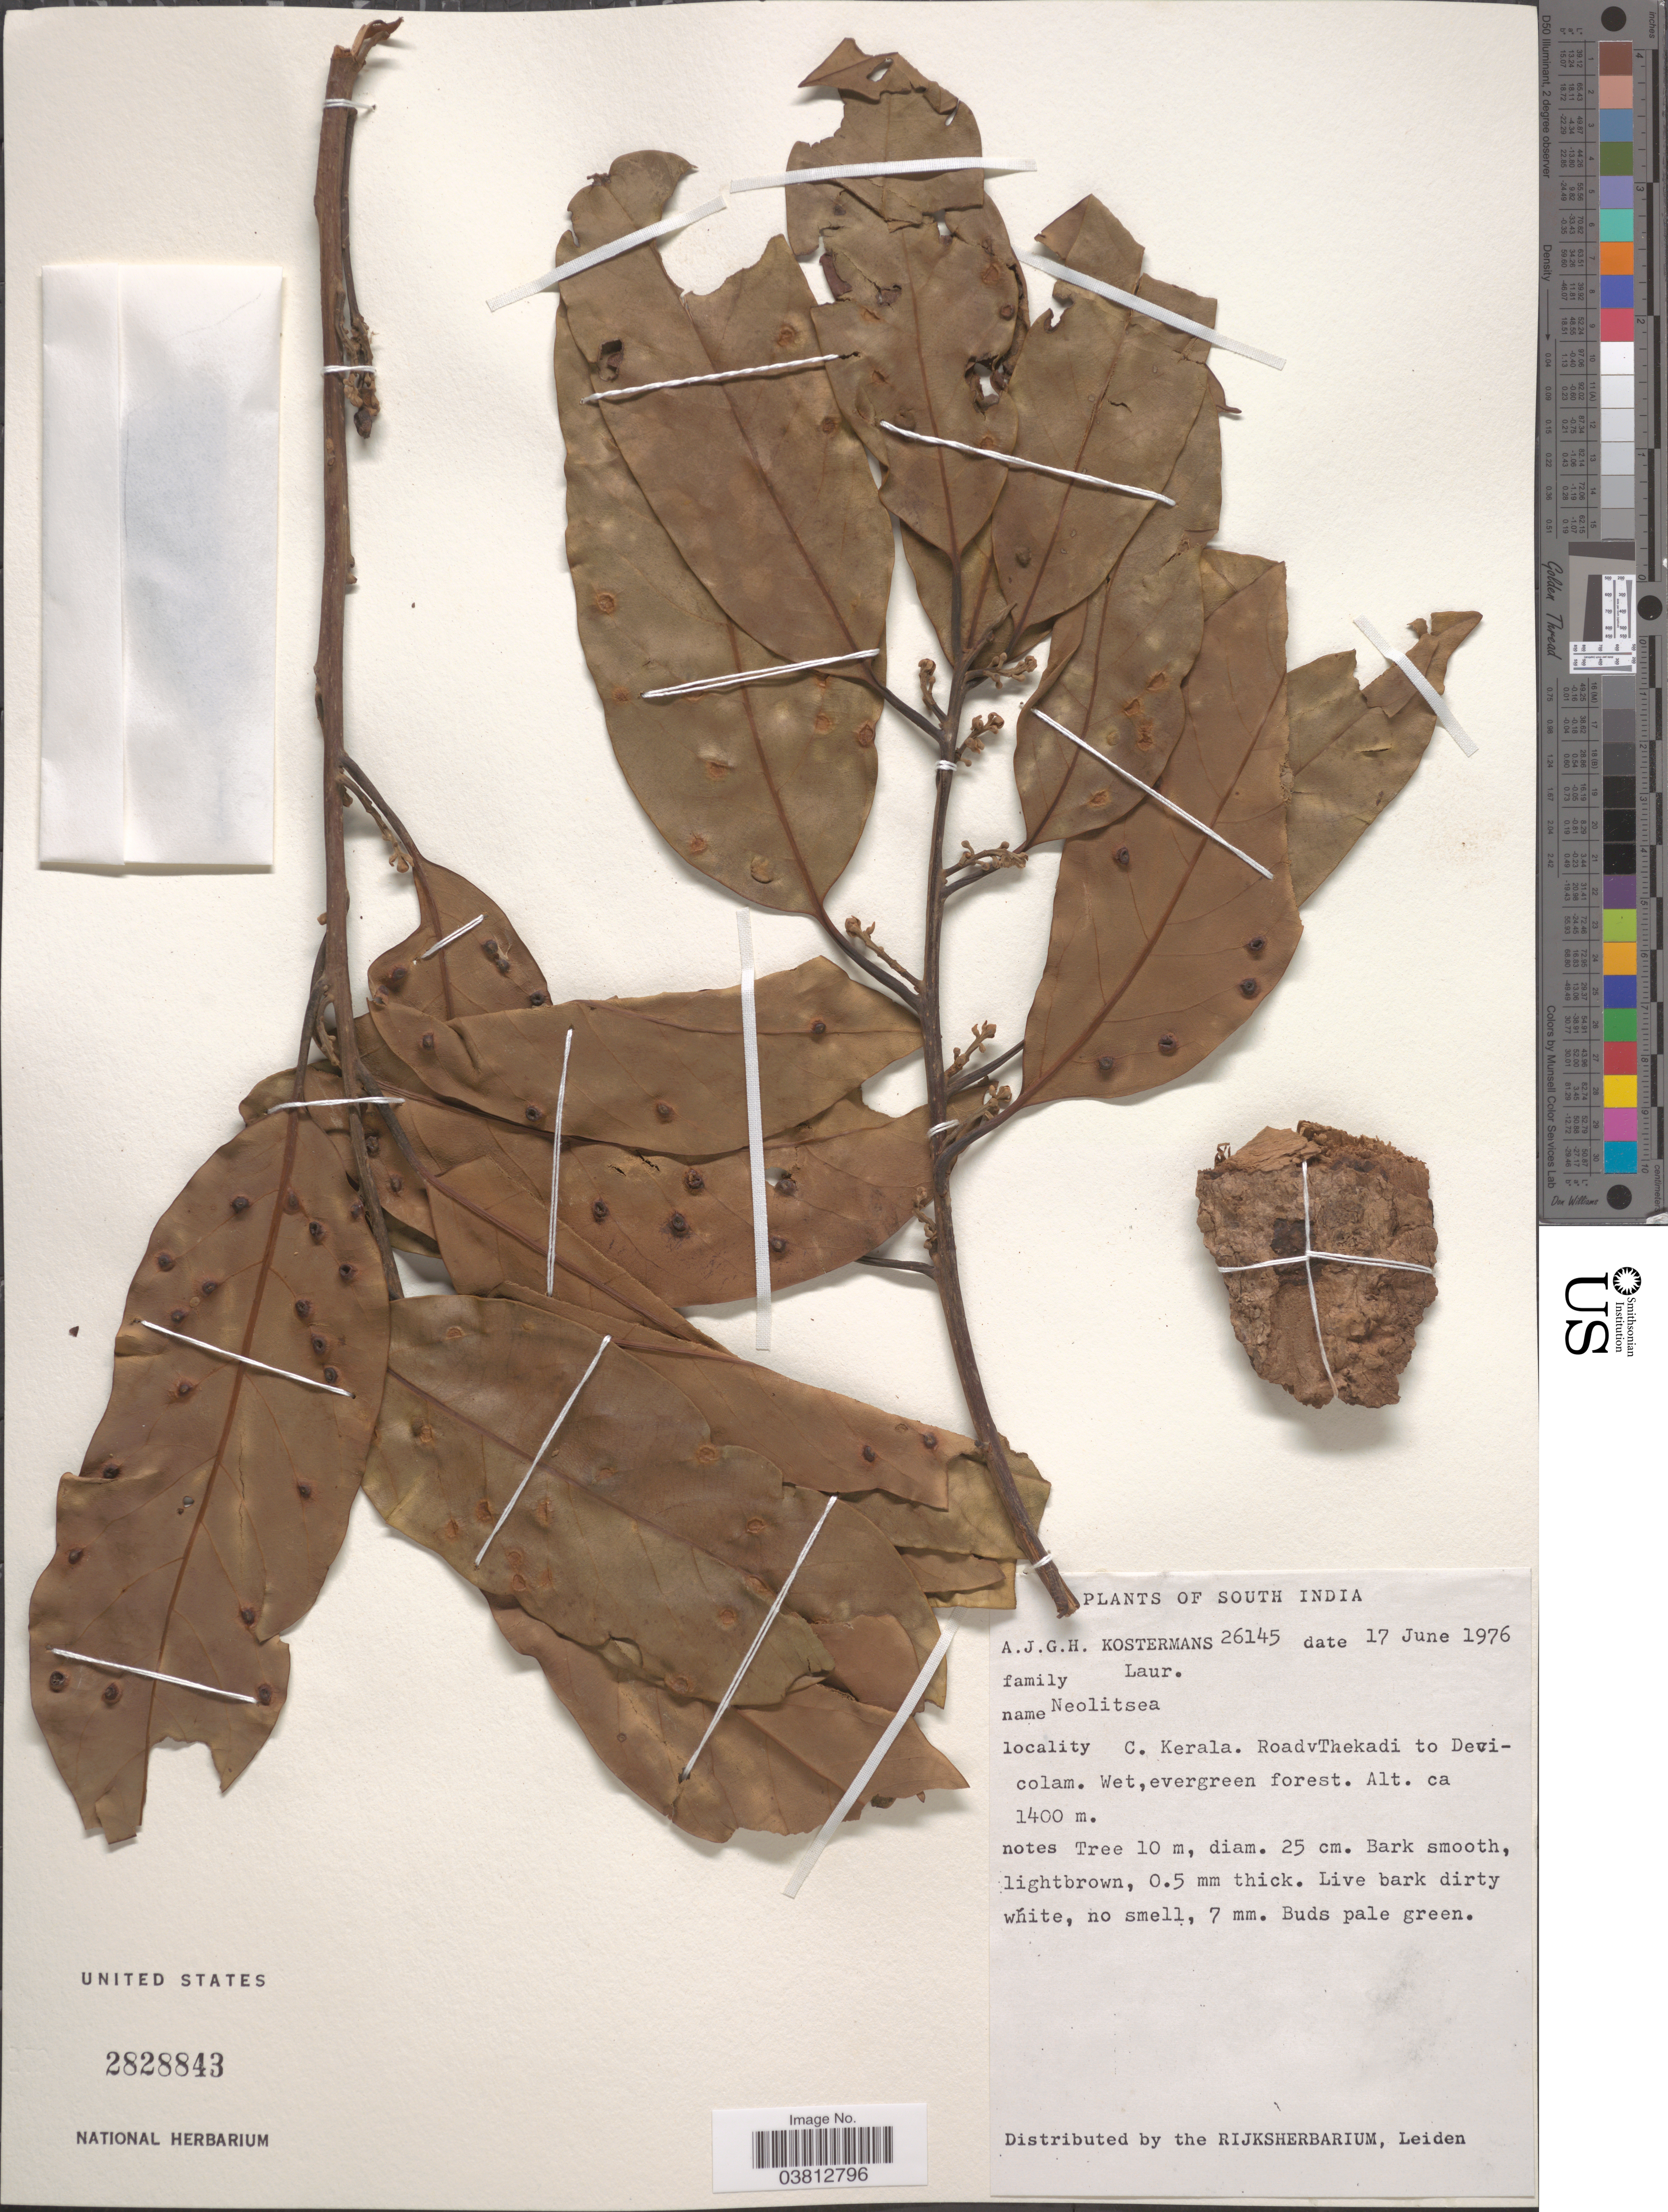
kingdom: Plantae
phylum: Tracheophyta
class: Magnoliopsida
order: Laurales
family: Lauraceae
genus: Neolitsea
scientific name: Neolitsea sp.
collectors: A. J. G. Kostermans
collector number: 26145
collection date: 1976-06-17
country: India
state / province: Kerala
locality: South India. S. Kerala, RoadvThekadi to Devicolam.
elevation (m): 1400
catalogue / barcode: US 2828843